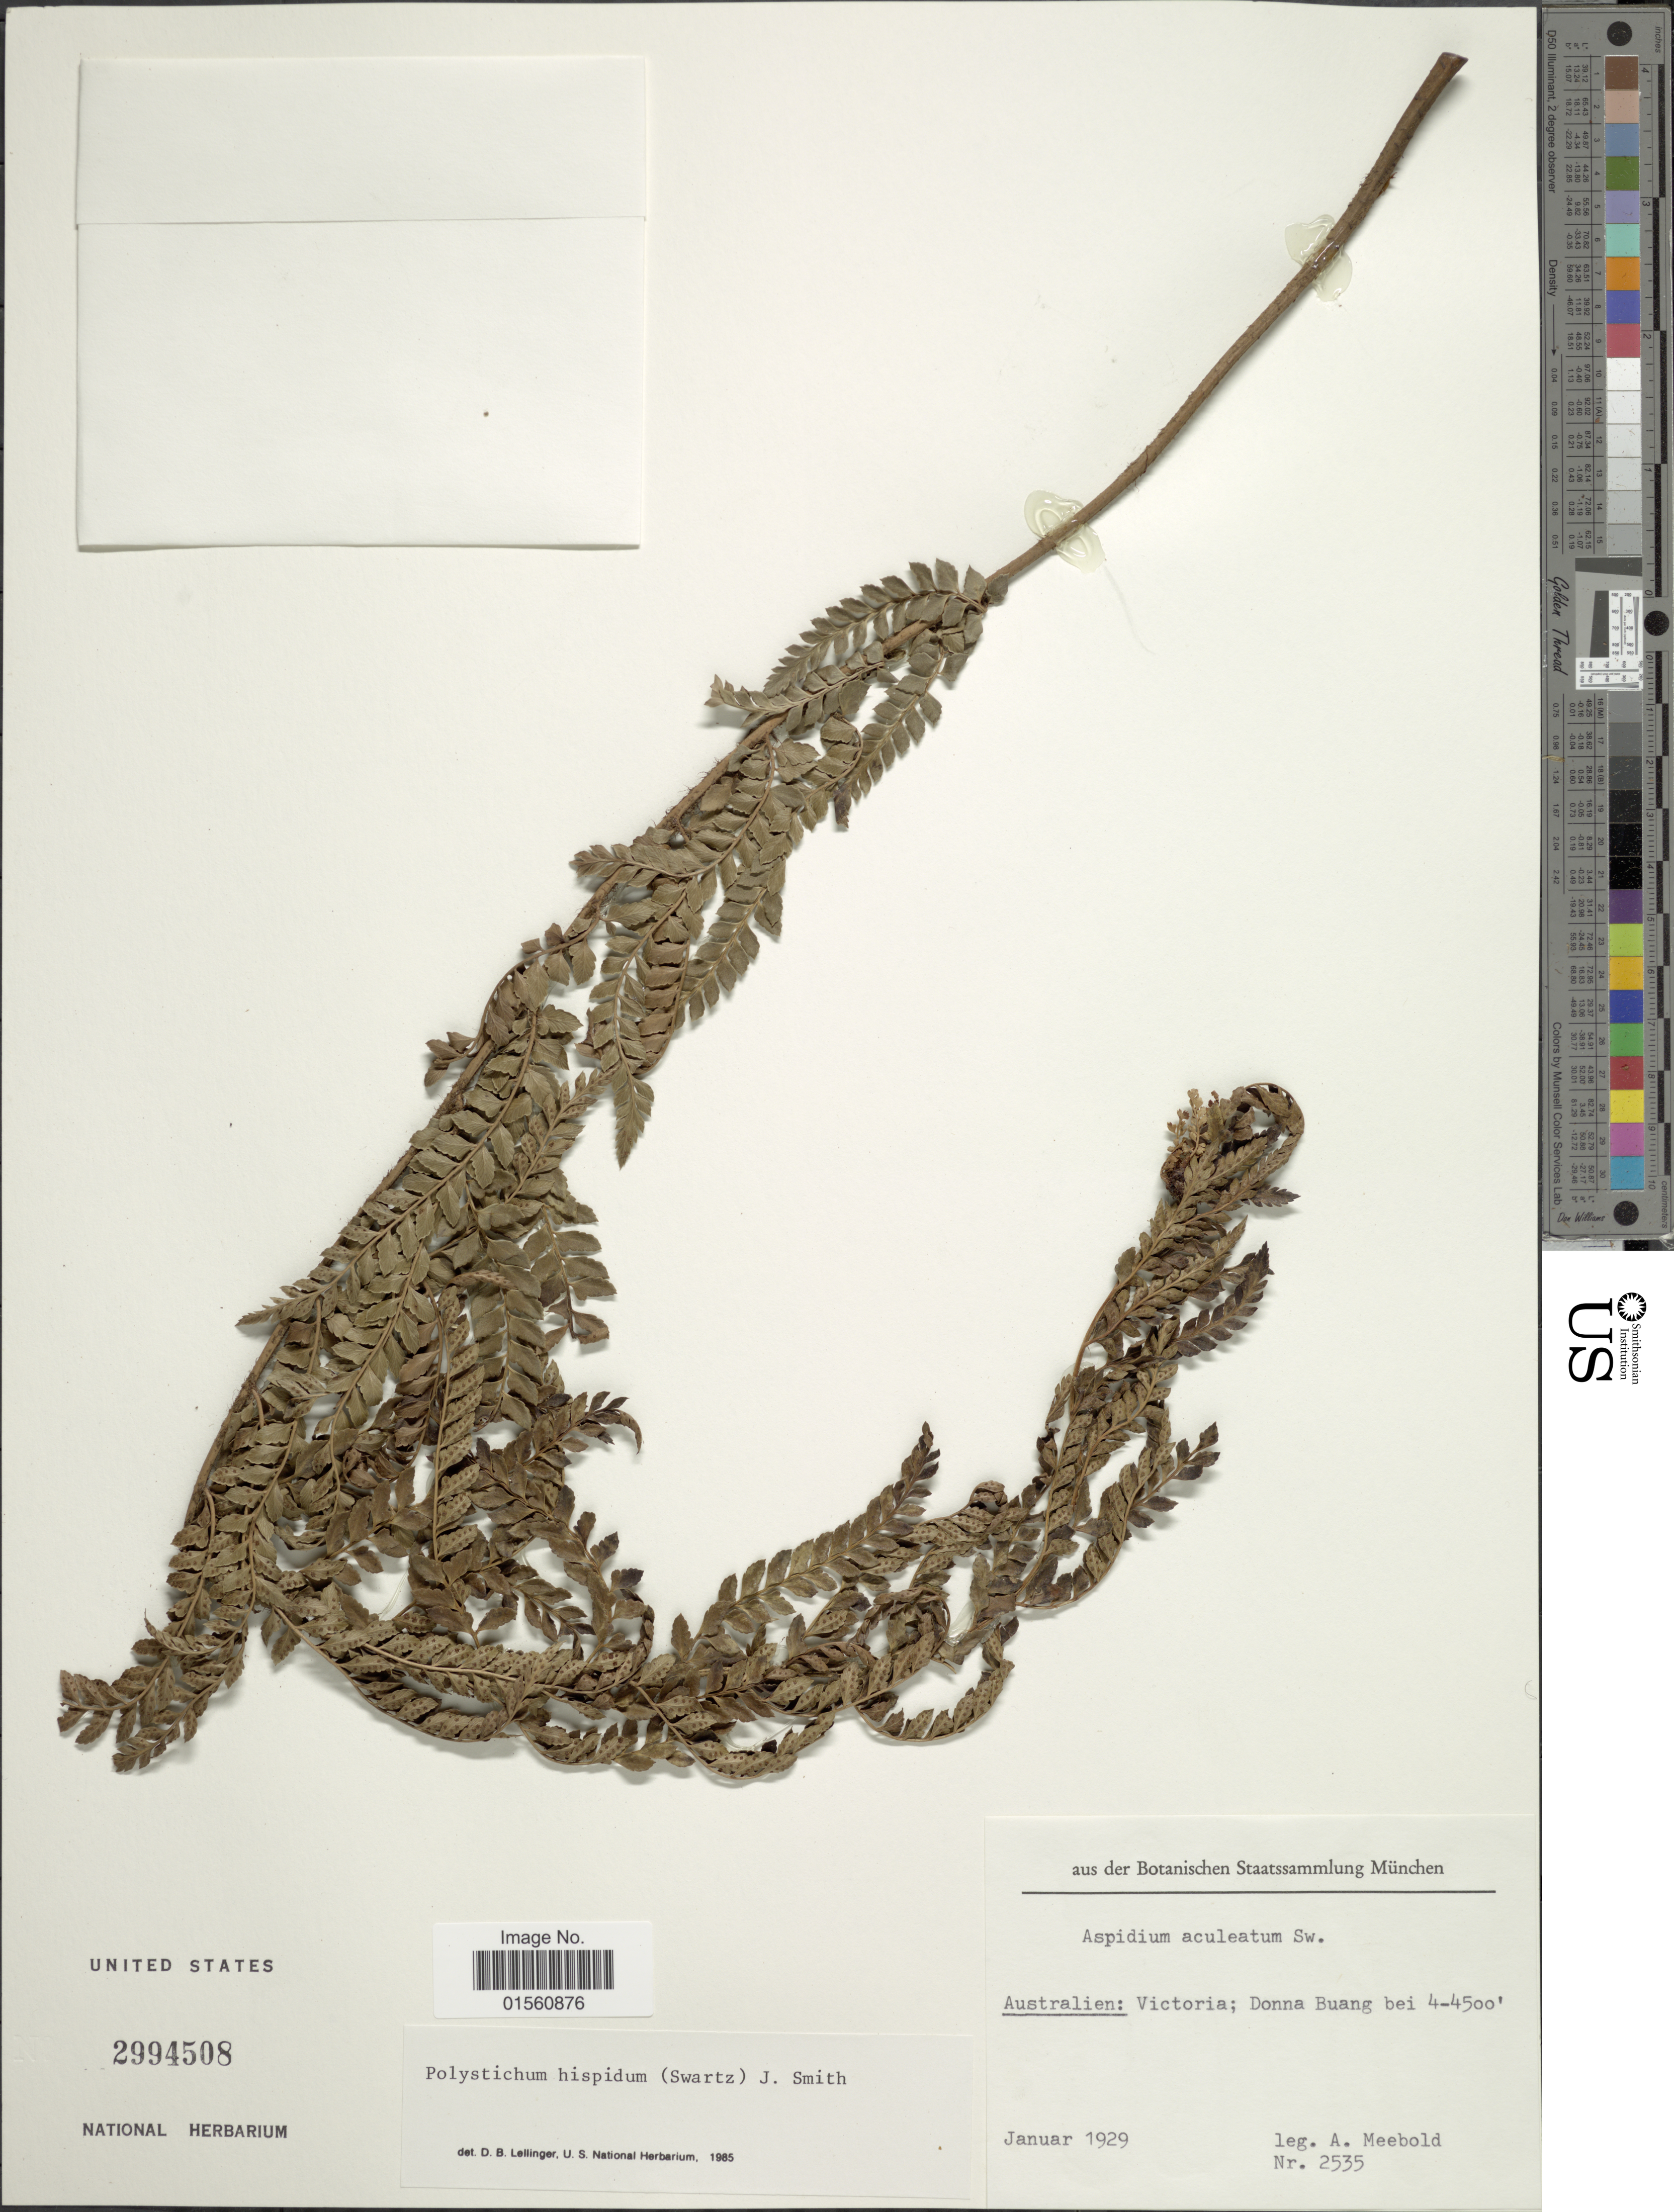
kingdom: Plantae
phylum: Tracheophyta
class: Polypodiopsida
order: Polypodiales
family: Dryopteridaceae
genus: Lastreopsis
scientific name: Lastreopsis hispida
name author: (Sw.) Tindale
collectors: A. Meebold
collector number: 2535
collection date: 1929-01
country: Australia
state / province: Victoria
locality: Victoria; Donna Buang bei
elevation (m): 1219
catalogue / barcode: US 2994508